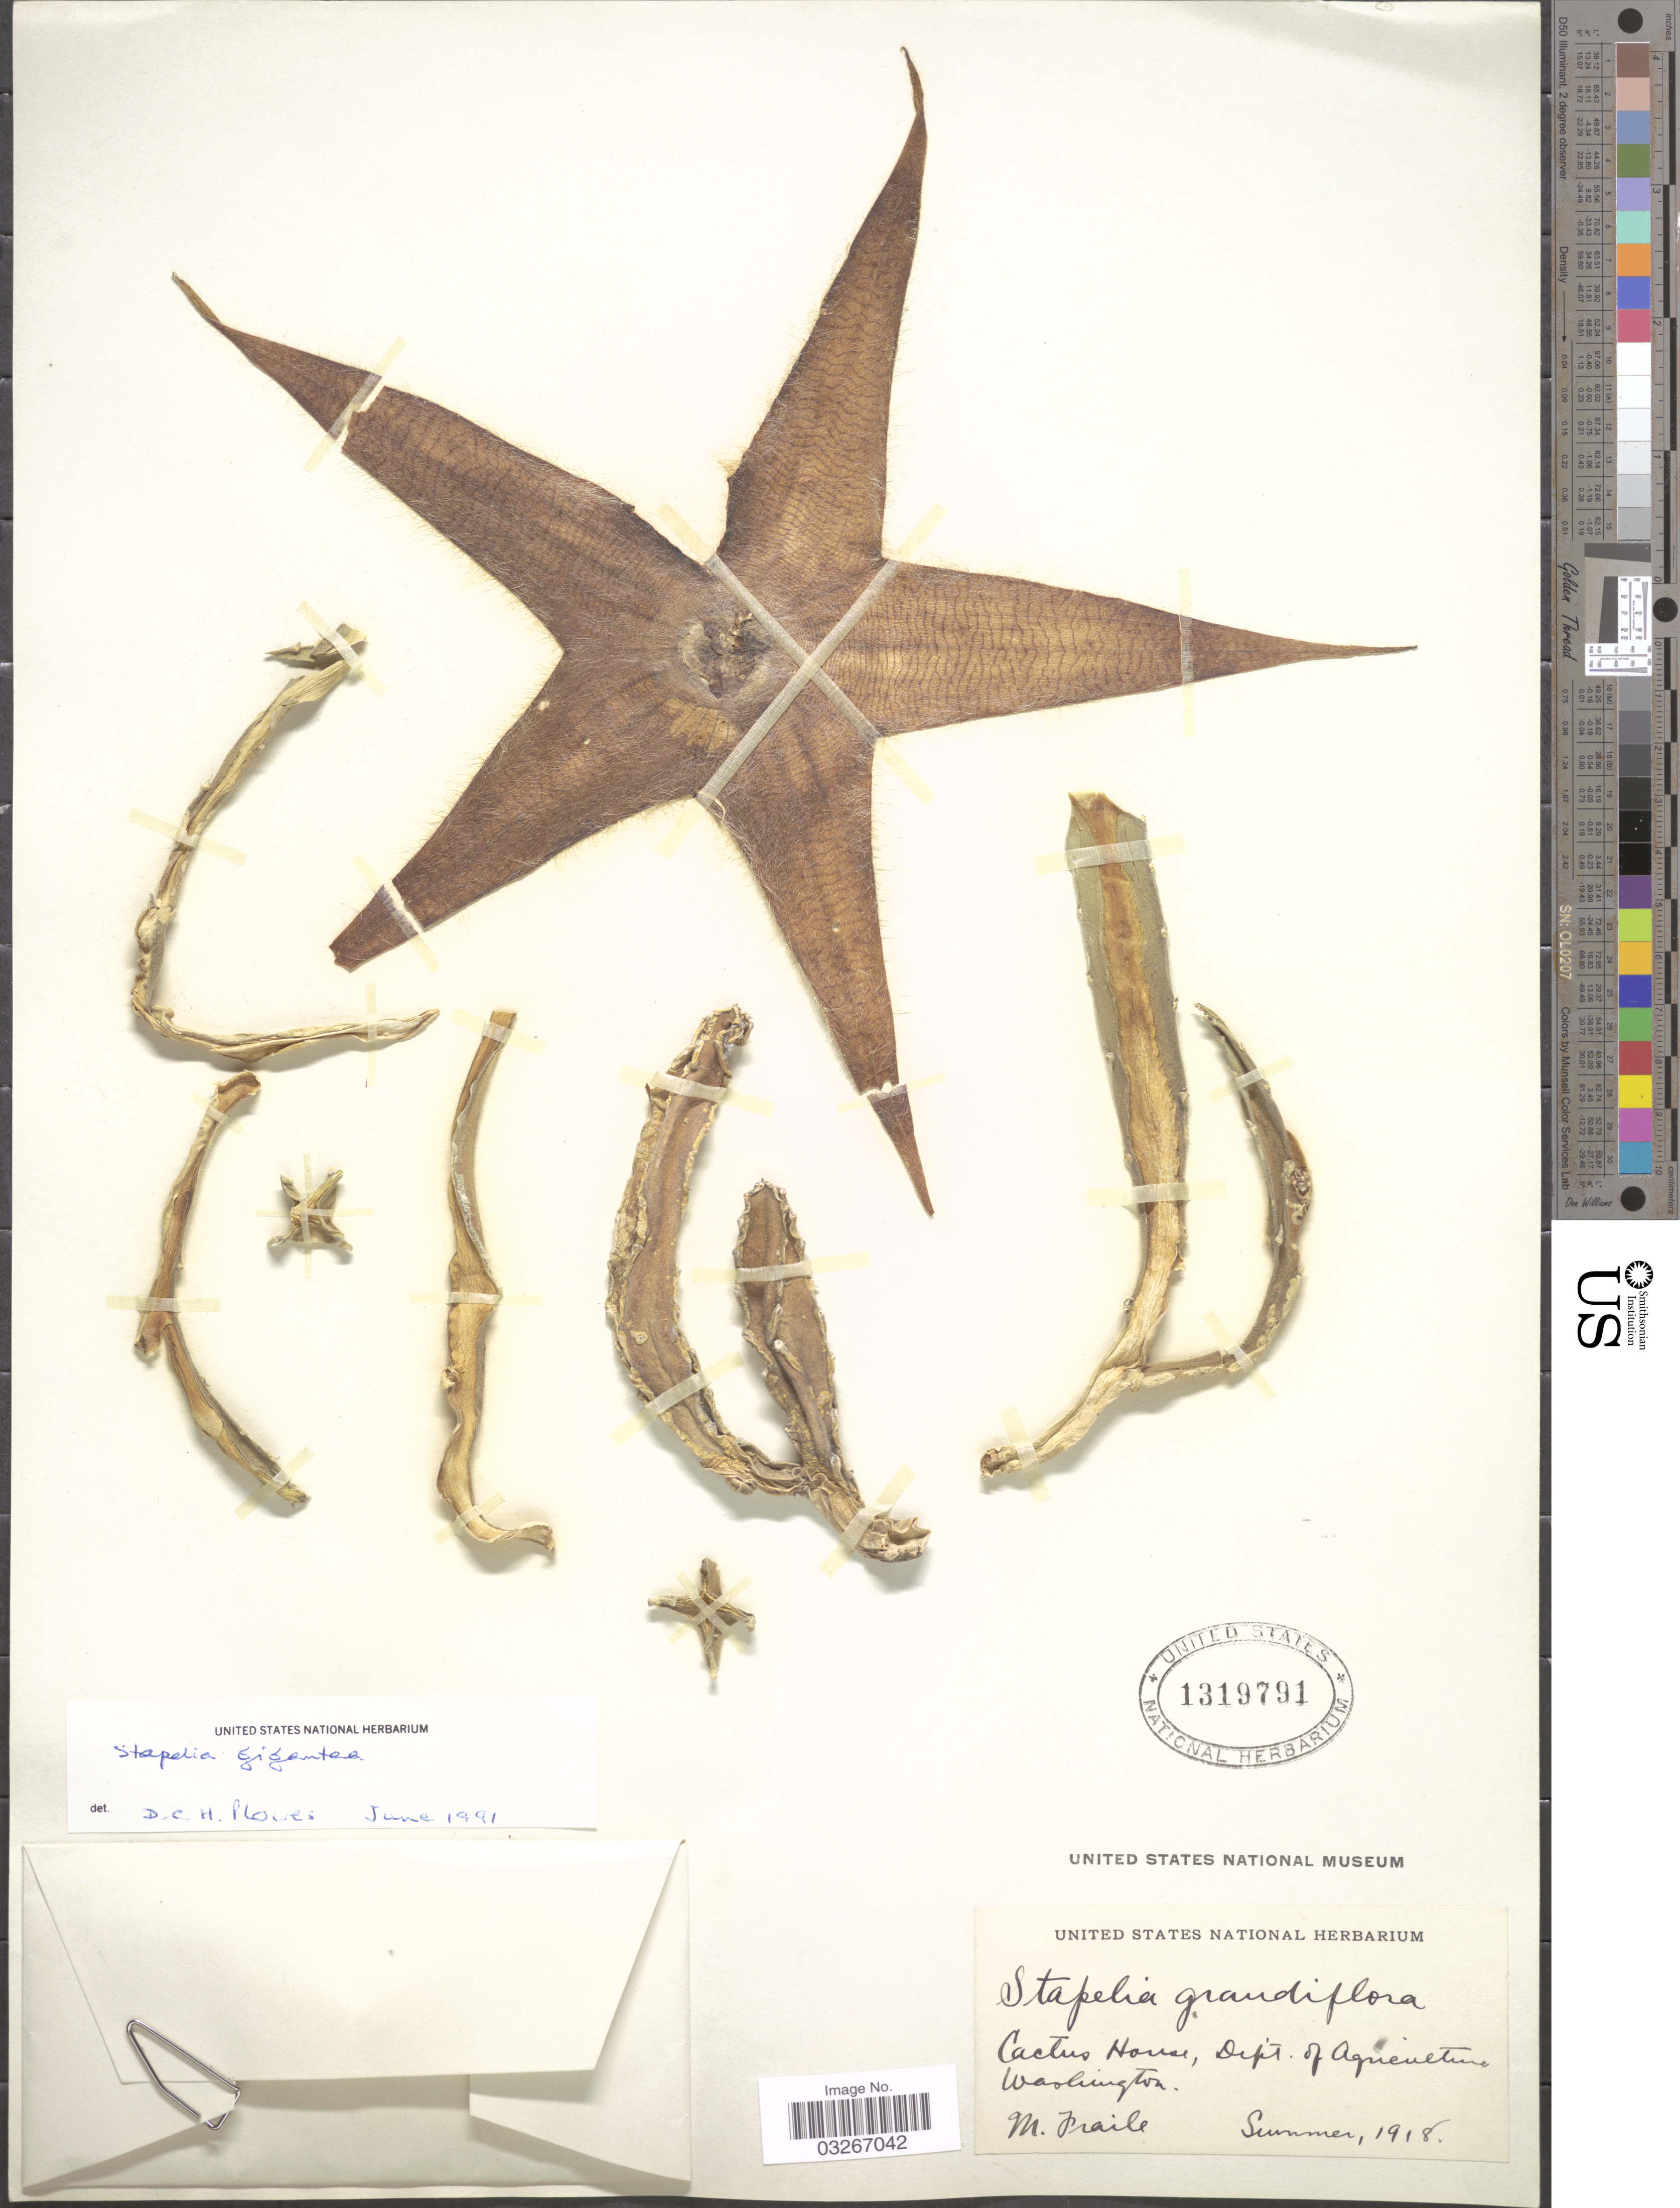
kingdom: Plantae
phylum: Tracheophyta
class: Magnoliopsida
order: Gentianales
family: Apocynaceae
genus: Stapelia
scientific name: Stapelia gigantea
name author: N.E. Br.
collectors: M. Fraile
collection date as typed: Summer, 1918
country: United States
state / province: District of Columbia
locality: Cactus House, Dep't. of Agriculture Washington.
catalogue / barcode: US 1319791